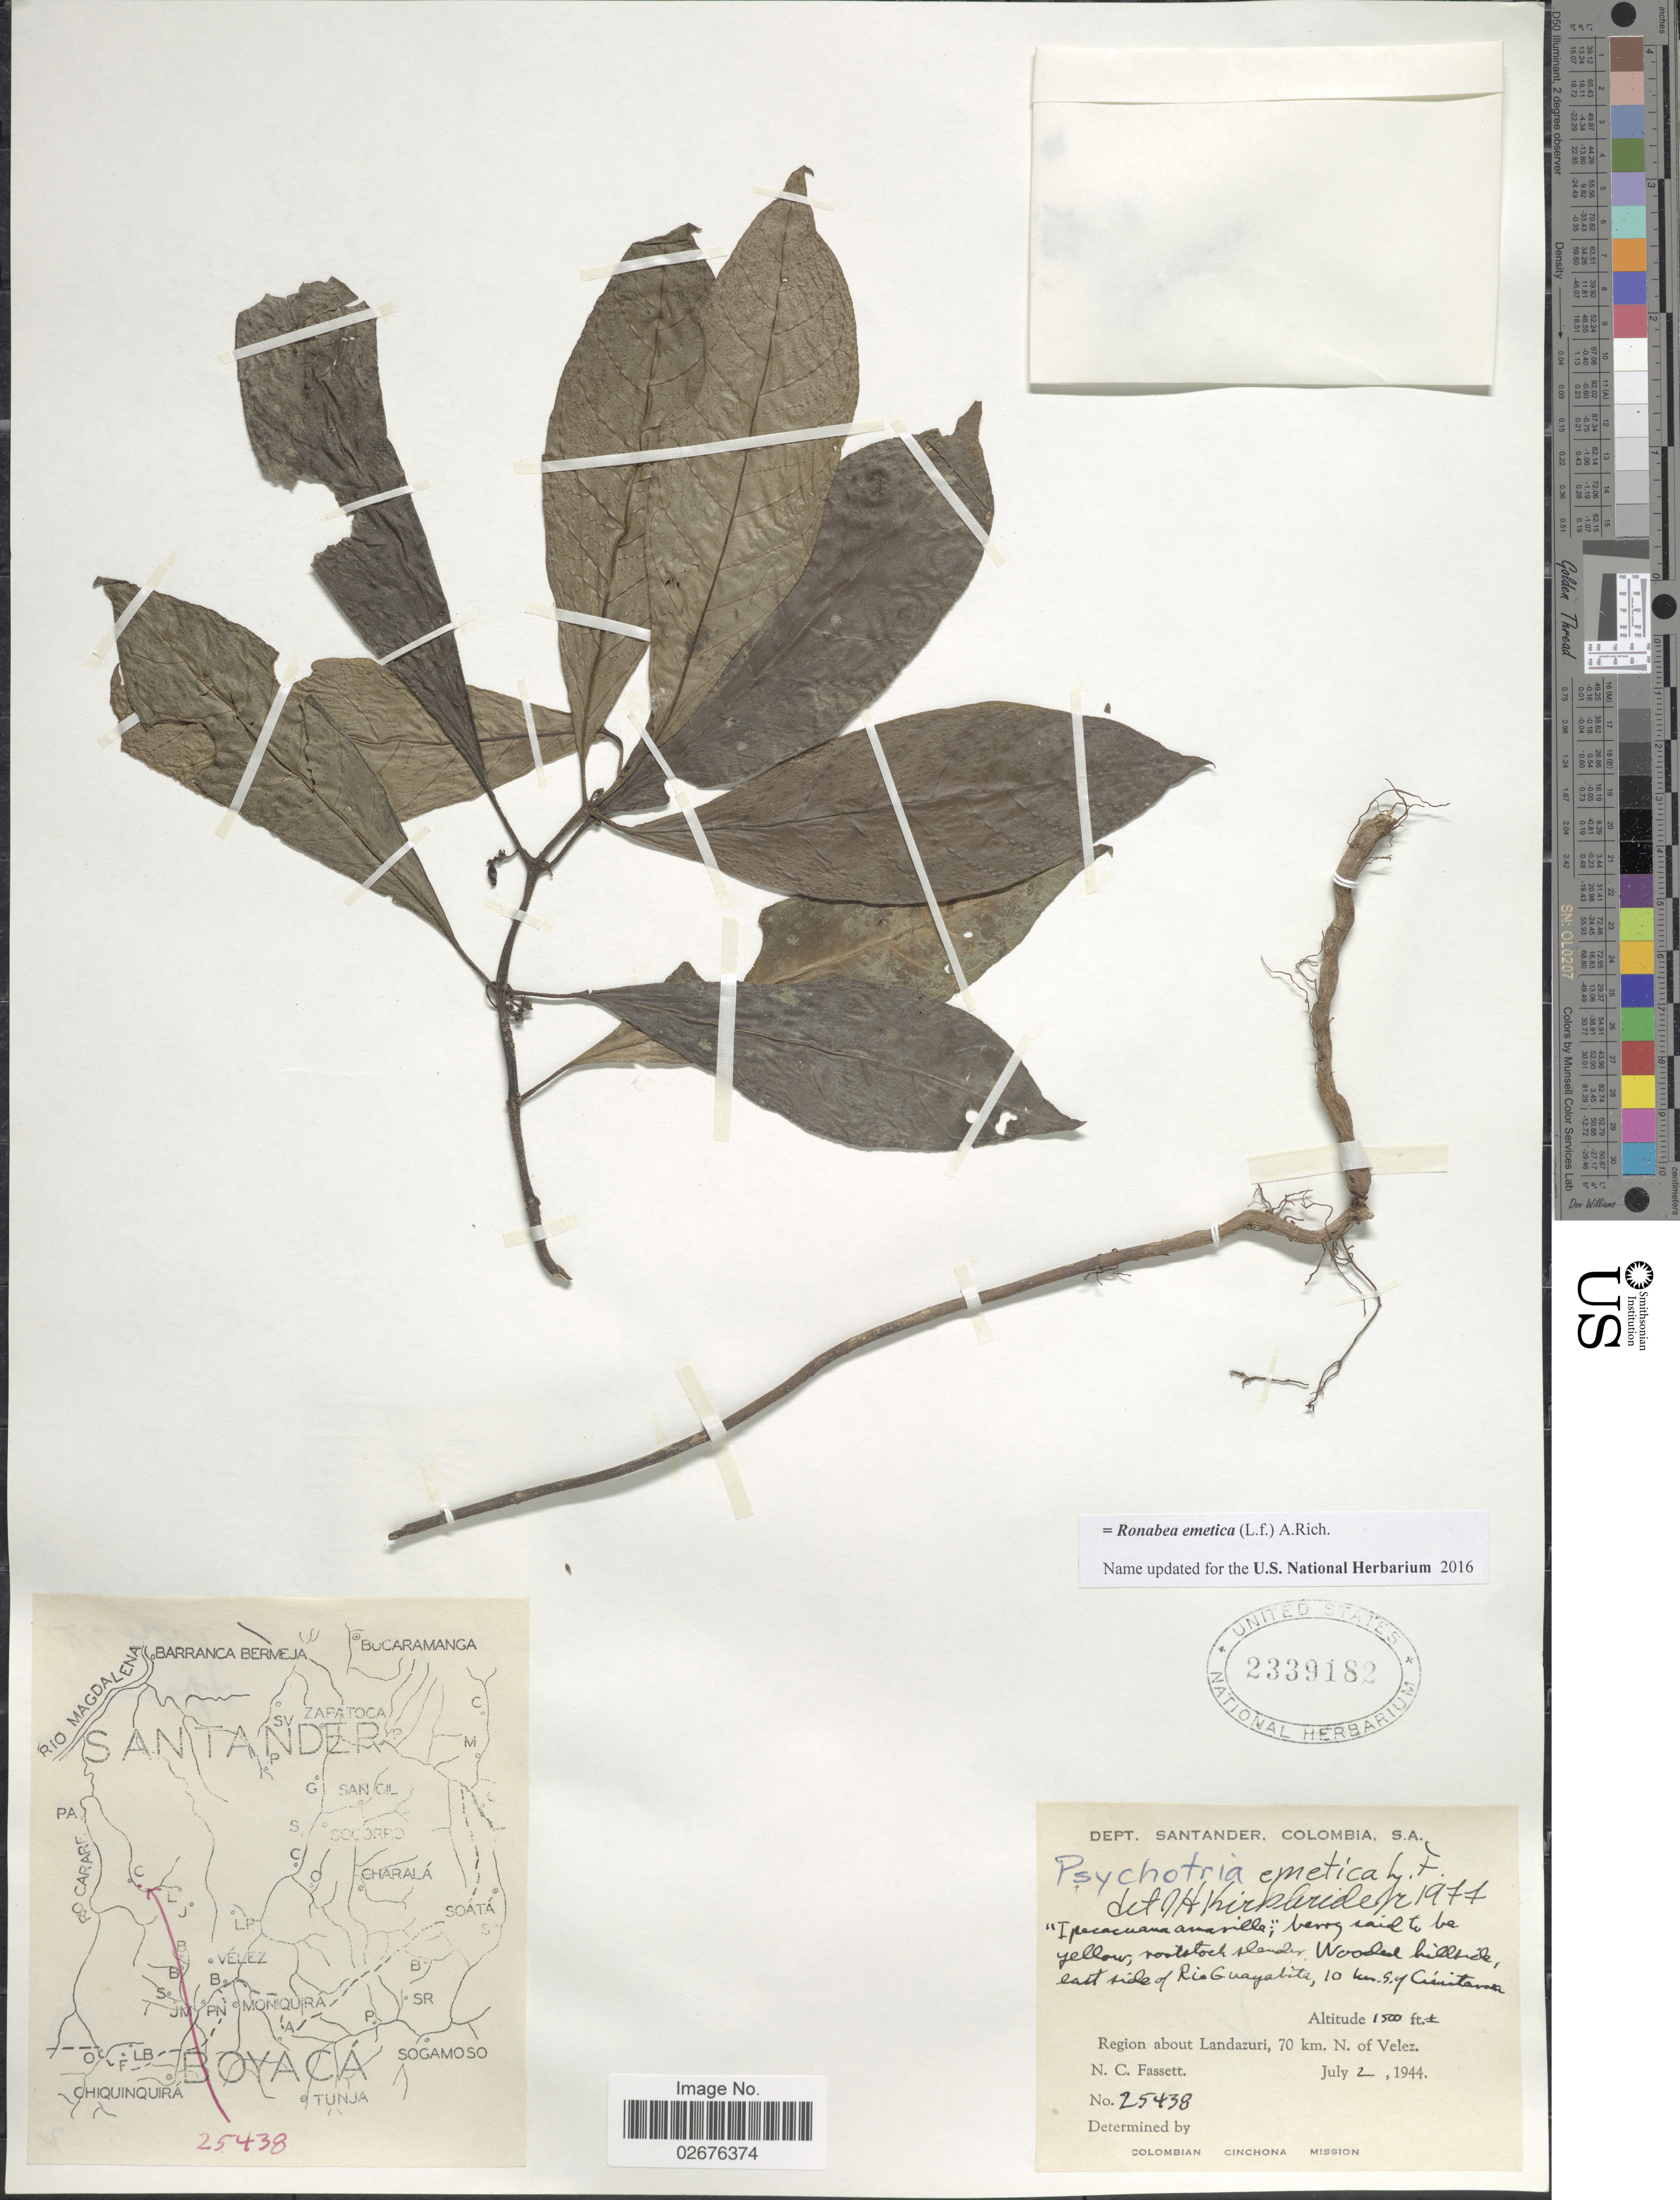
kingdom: Plantae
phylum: Tracheophyta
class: Magnoliopsida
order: Gentianales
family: Rubiaceae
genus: Ronabea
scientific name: Ronabea emetica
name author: (L. f.) A. Rich.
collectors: N. C. Fassett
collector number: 25438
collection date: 1944-07-02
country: Colombia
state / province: Santander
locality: Wooded hillside, east side of Rio Guayabita, 10 km. S. of Cimitarra. Region about Landazuri, 70 km. N. of Velez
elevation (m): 457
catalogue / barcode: US 2339182